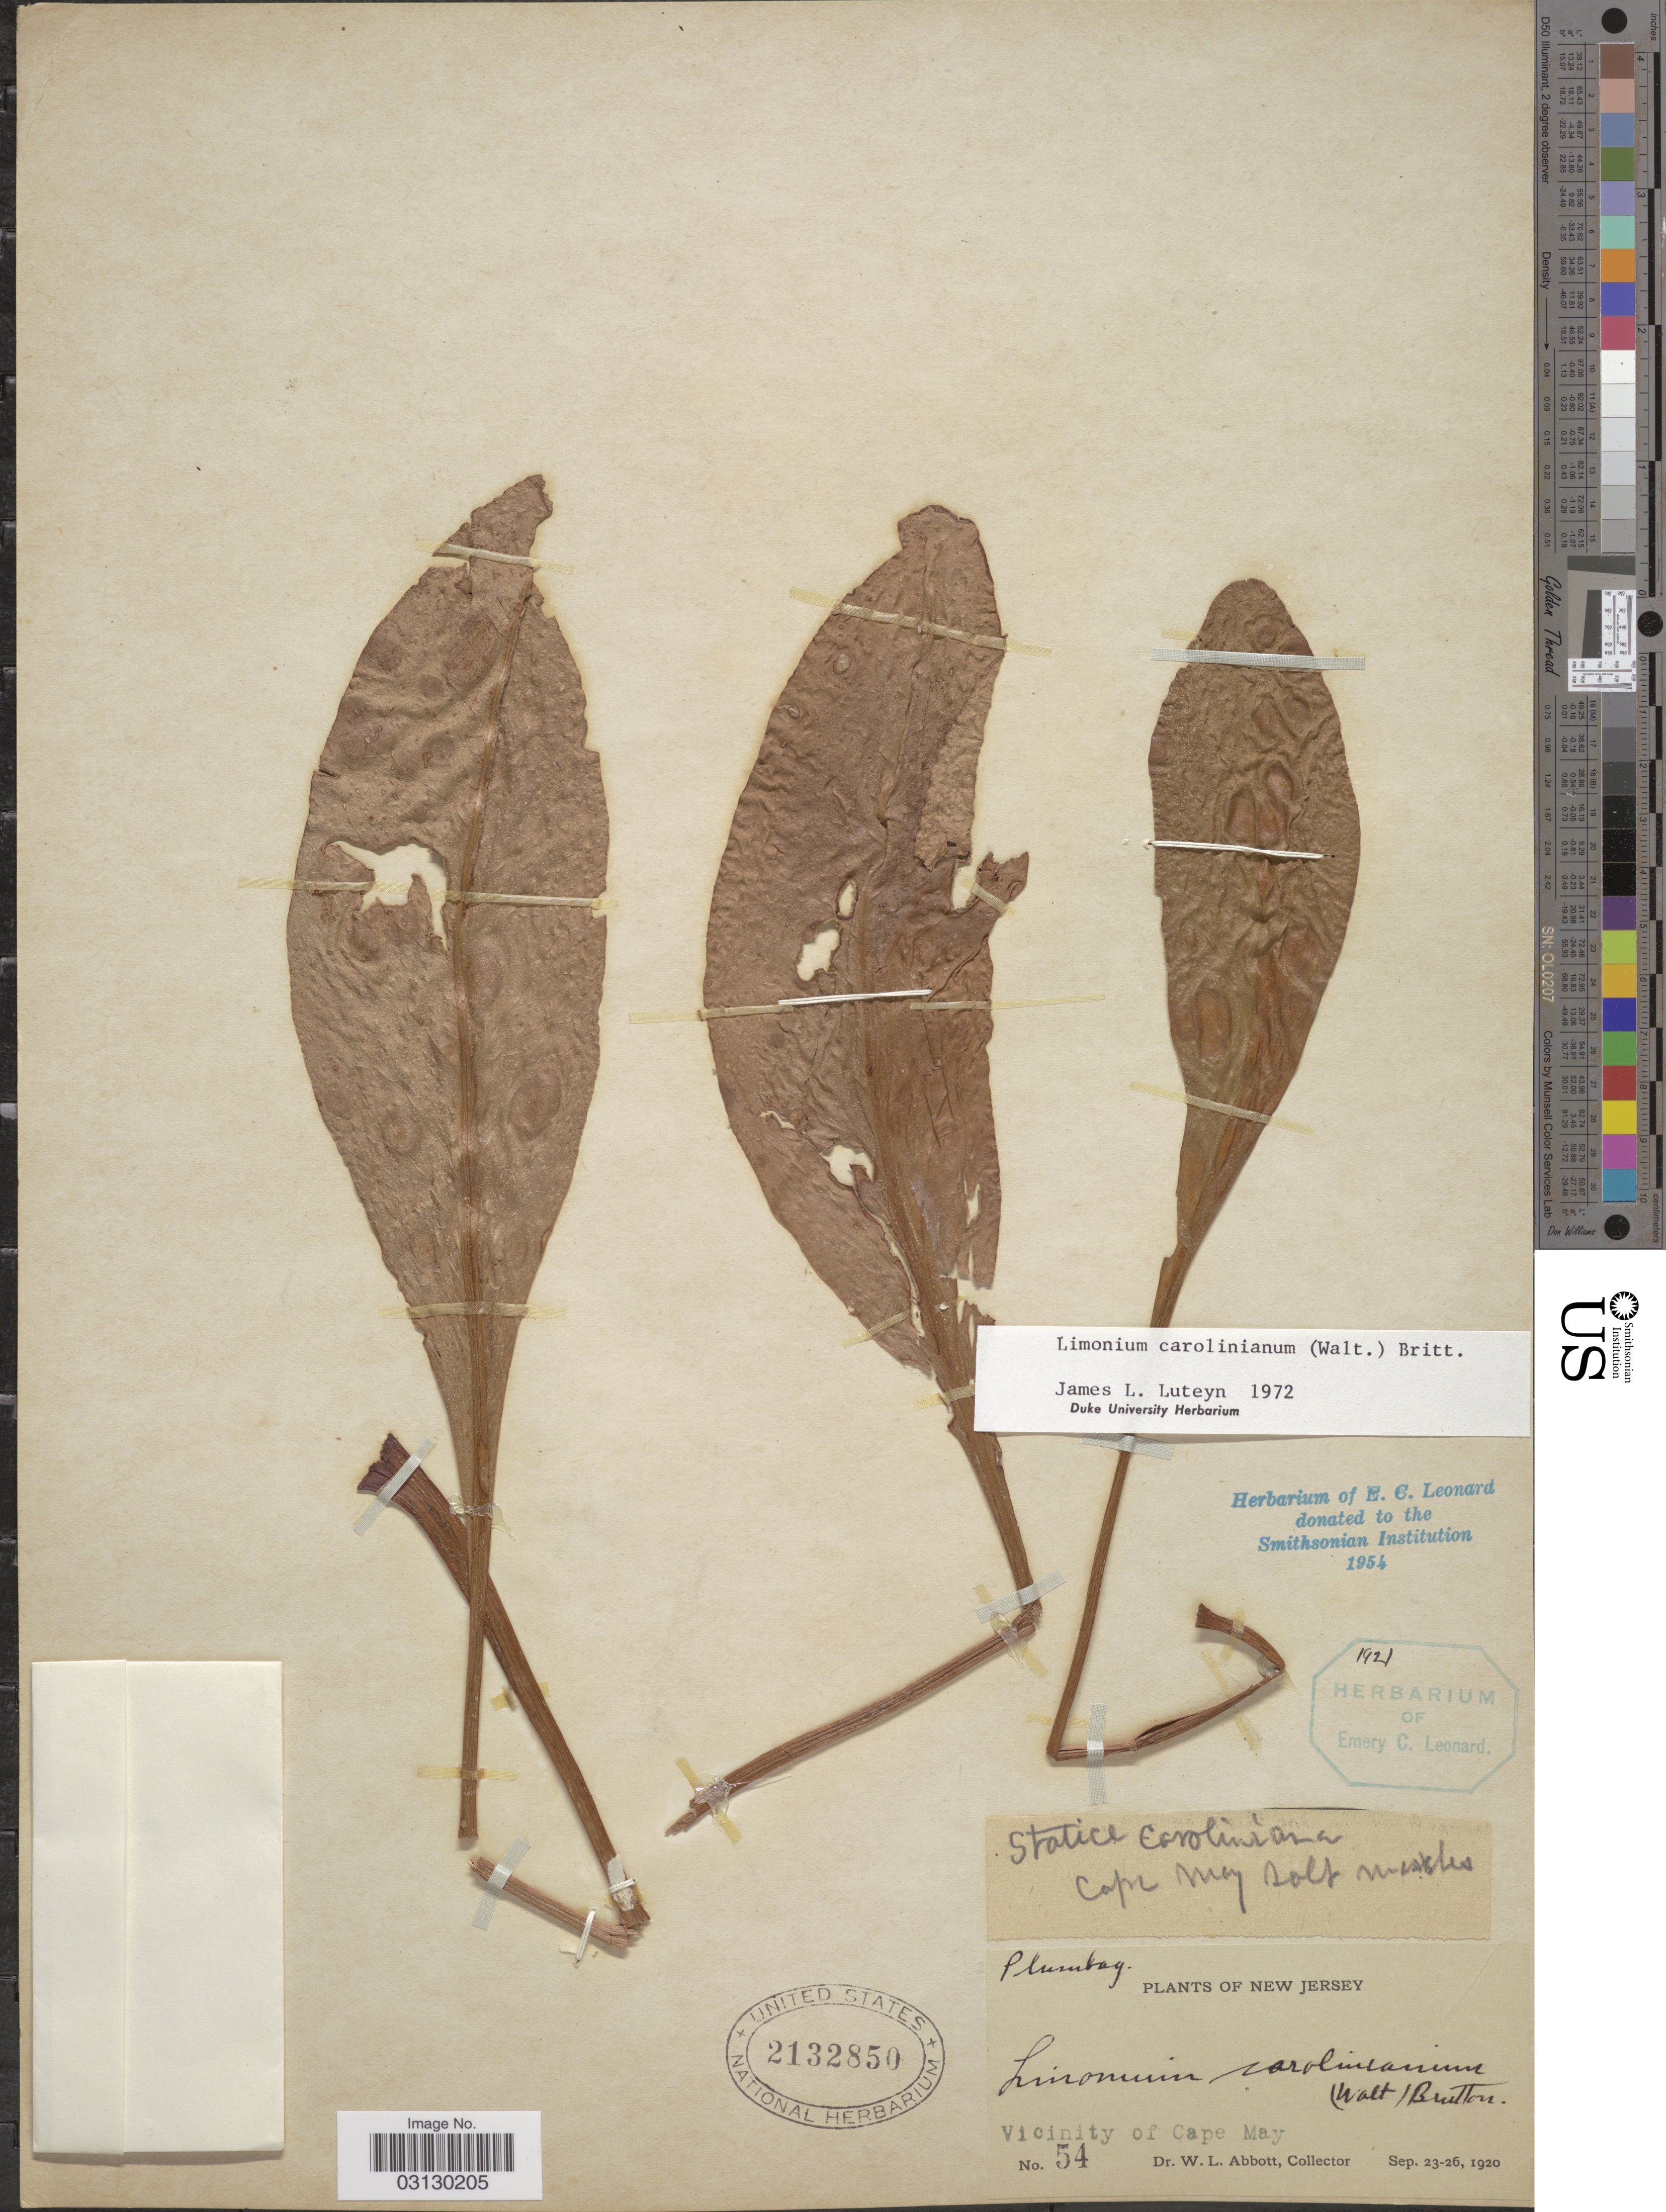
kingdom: Plantae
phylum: Tracheophyta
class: Magnoliopsida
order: Caryophyllales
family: Plumbaginaceae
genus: Limonium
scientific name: Limonium carolinianum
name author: (Walter) Britton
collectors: W. L. Abbott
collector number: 54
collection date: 1920-09-23/1920-09-26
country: United States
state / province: New Jersey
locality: Vicinity of Cape May.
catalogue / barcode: US 2132850